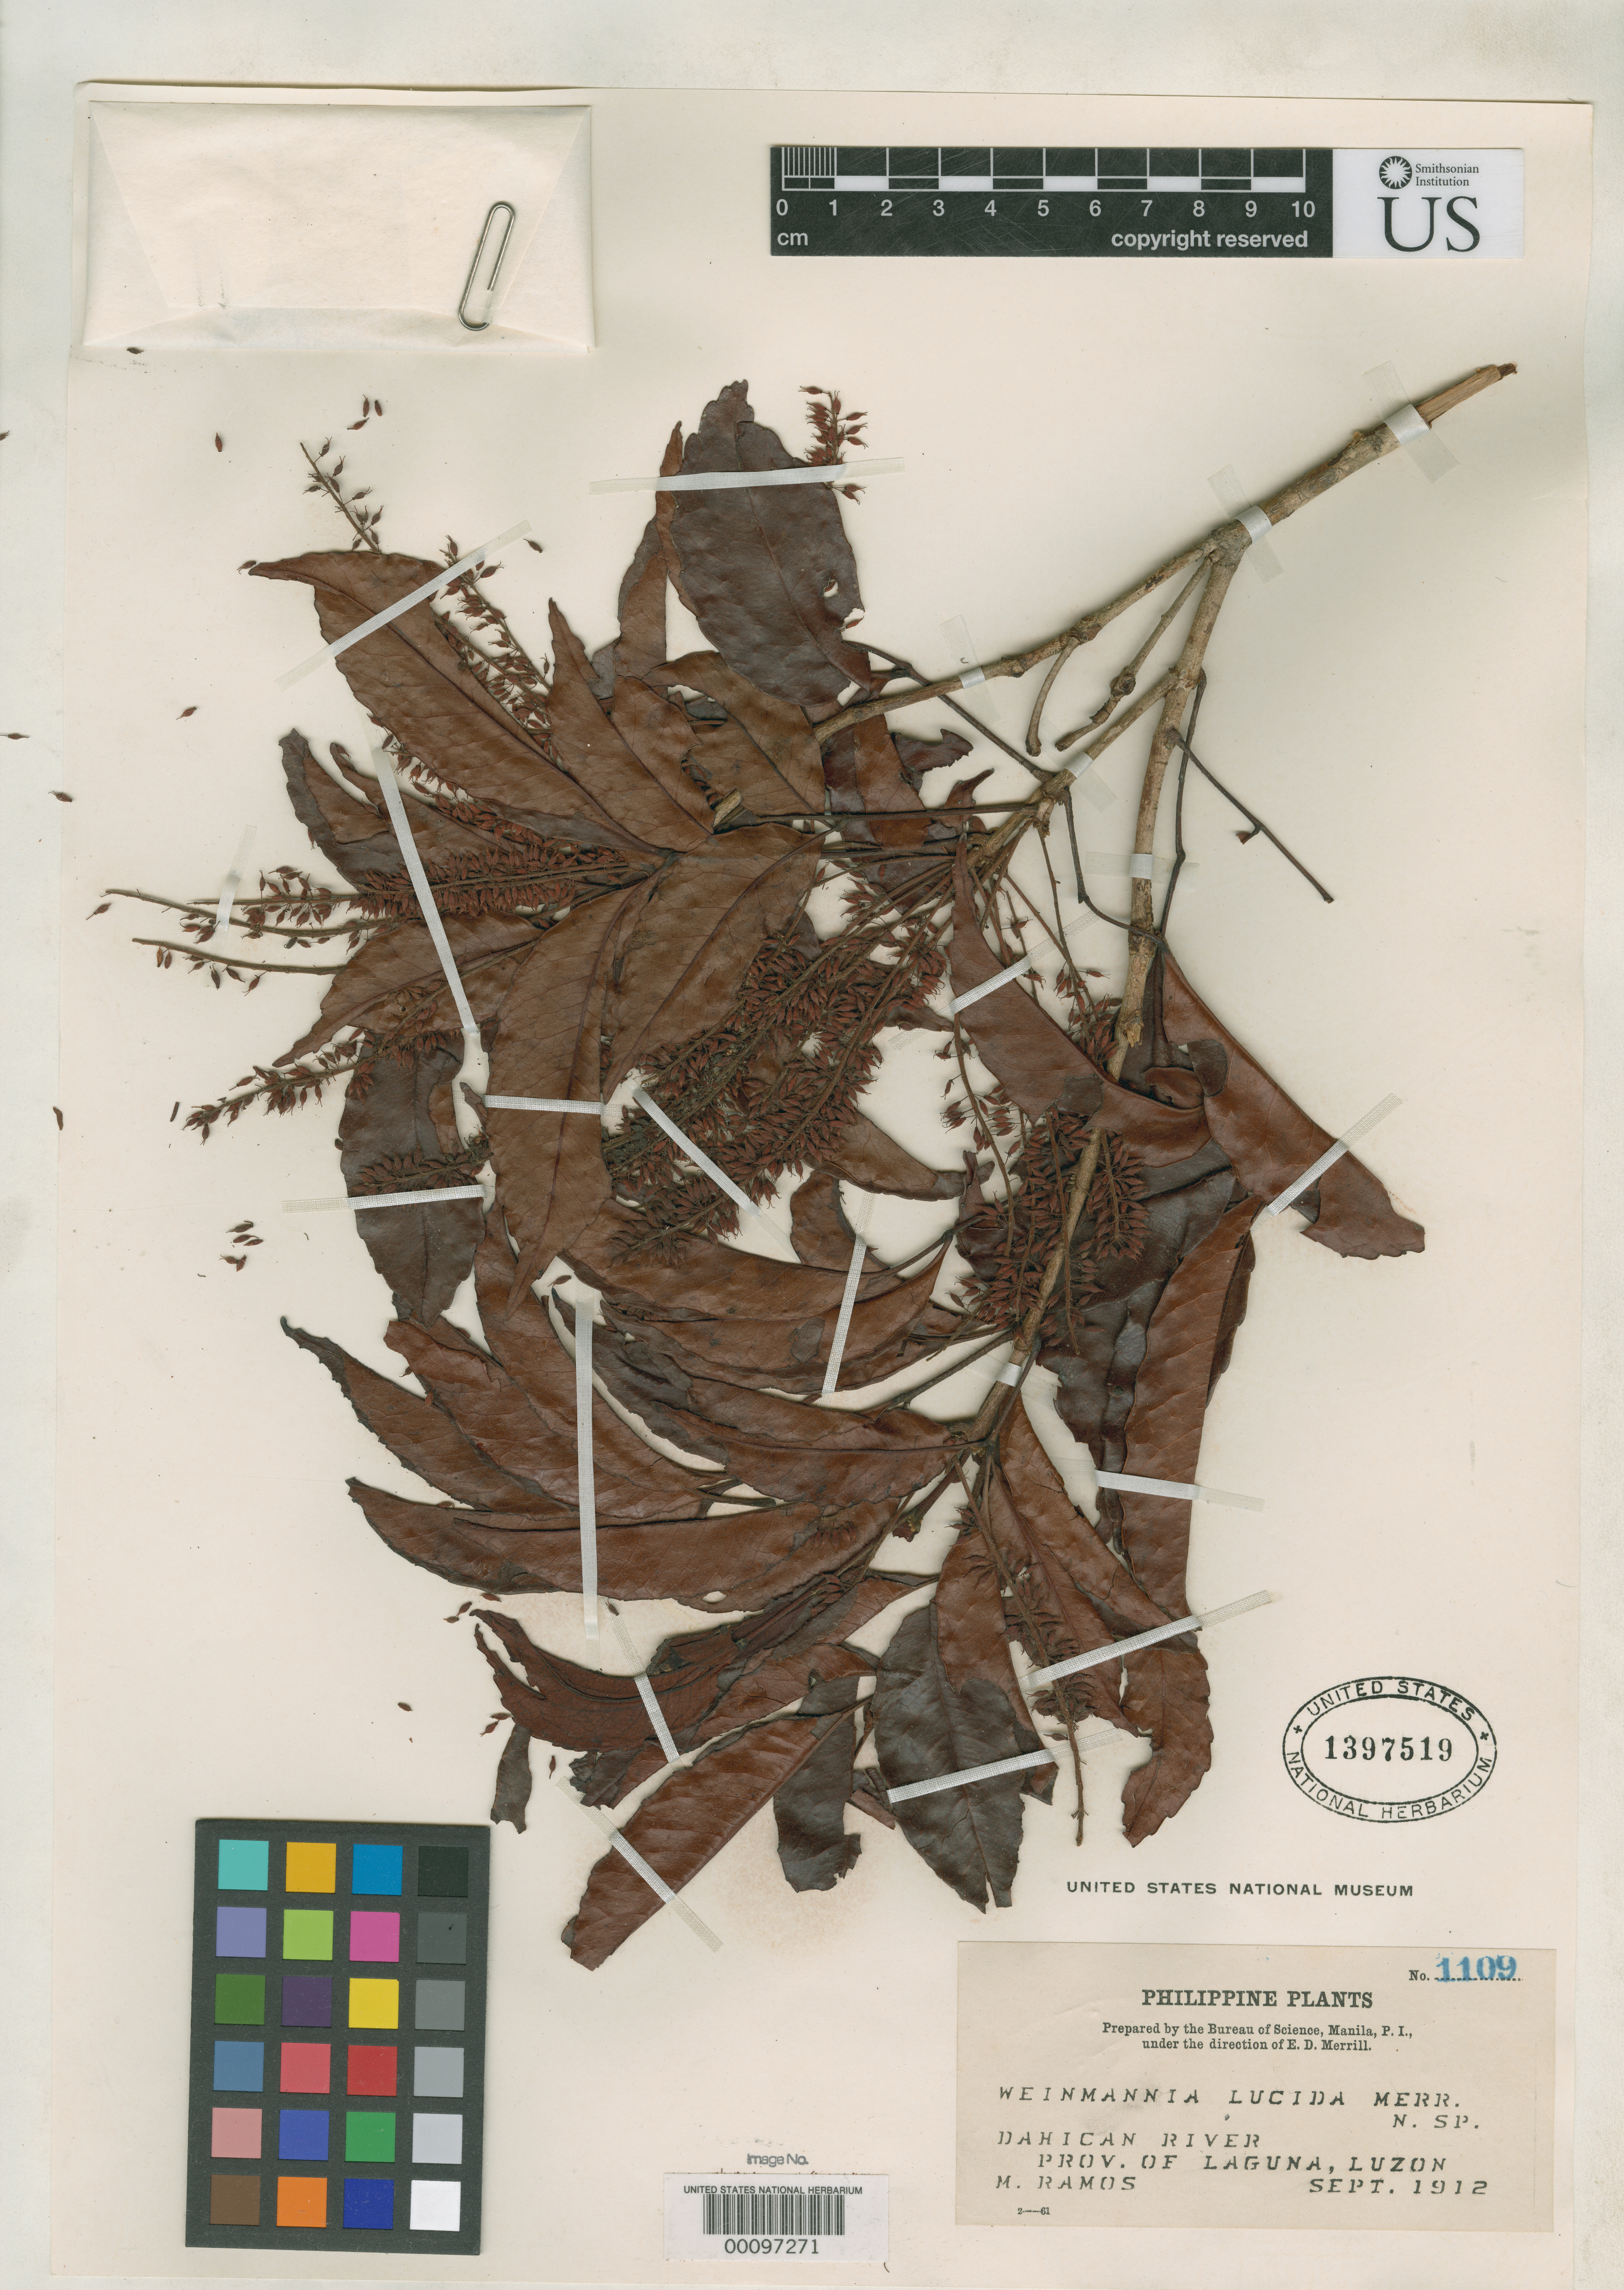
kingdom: Plantae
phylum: Tracheophyta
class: Magnoliopsida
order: Oxalidales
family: Cunoniaceae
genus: Weinmannia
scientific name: Weinmannia lucida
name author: Merr.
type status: Type Collection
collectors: M. Ramos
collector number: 1109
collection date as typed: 17 Sep 1912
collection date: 1912-09-17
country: Philippines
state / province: Calabarzon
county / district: Laguna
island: Luzon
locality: Dahican River.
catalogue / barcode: US 1397519